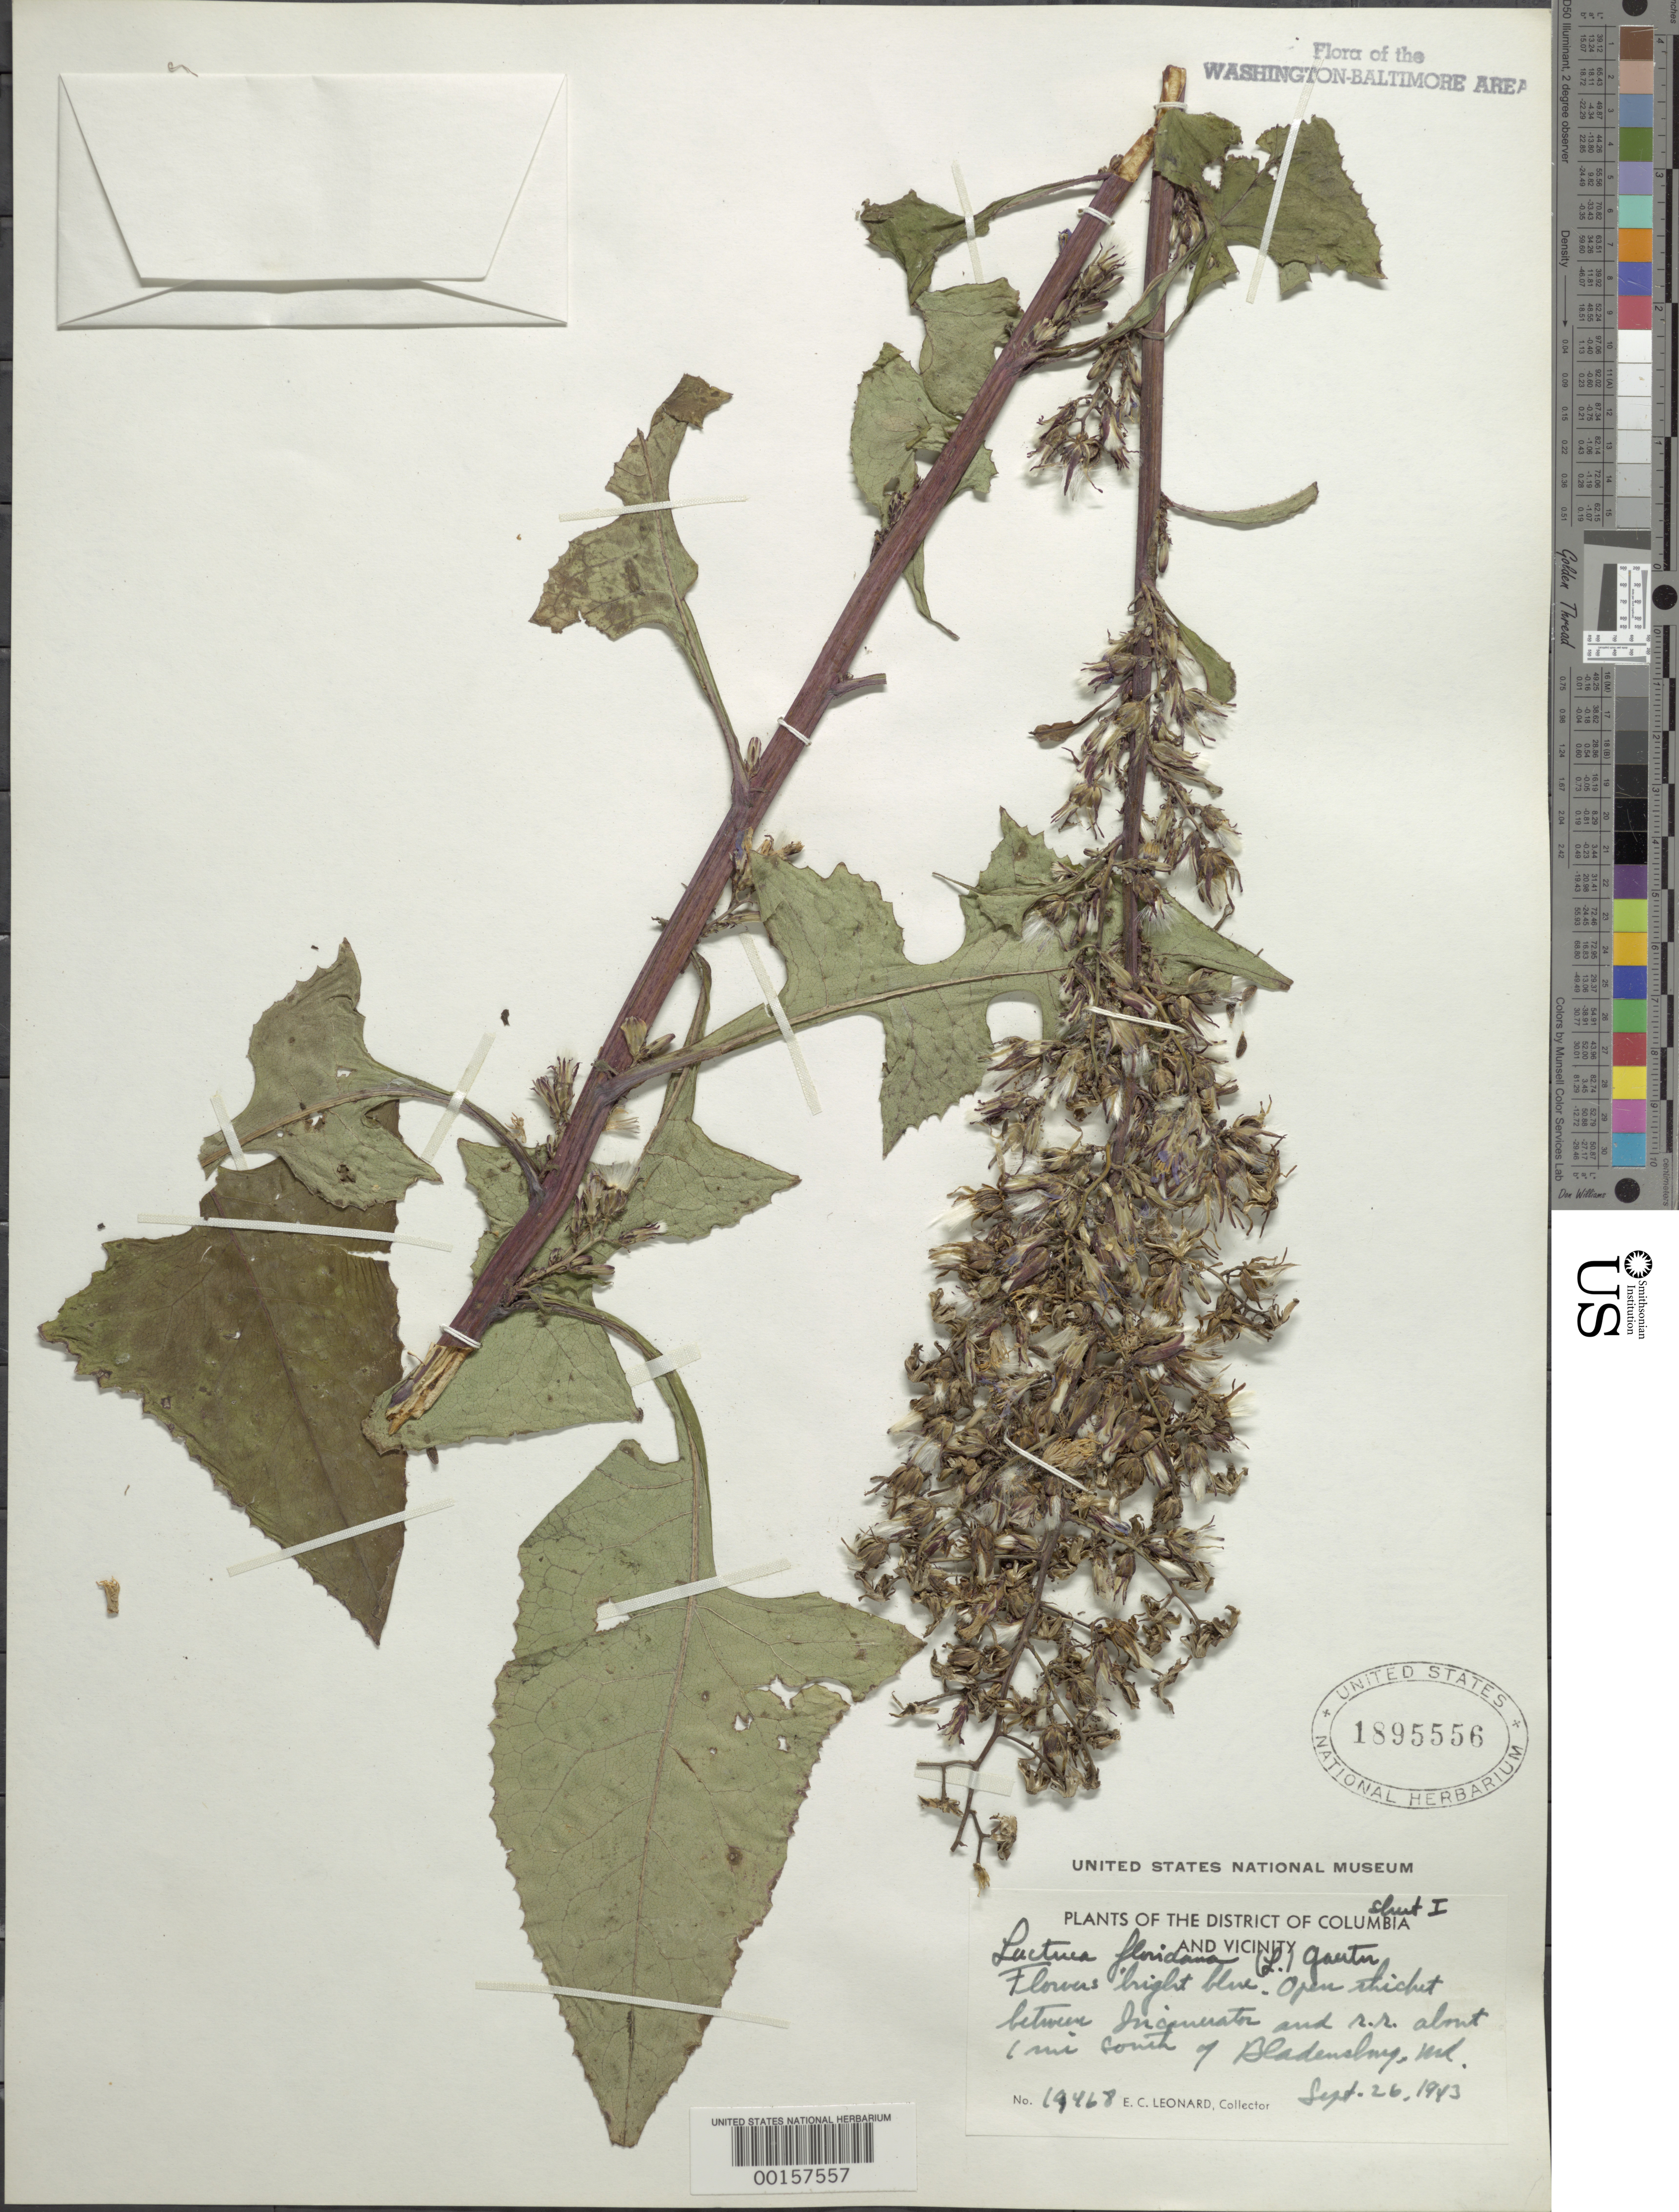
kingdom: Plantae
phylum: Tracheophyta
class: Magnoliopsida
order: Asterales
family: Asteraceae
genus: Lactuca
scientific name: Lactuca floridana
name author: (L.) Gaertn.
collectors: E. C. Leonard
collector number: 19468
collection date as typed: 26 Sep 1943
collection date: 1943-09-26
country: United States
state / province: Maryland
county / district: Prince George's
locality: South of Bladensburg between Incinerator and Railroad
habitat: Open thicket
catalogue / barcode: US 1895556